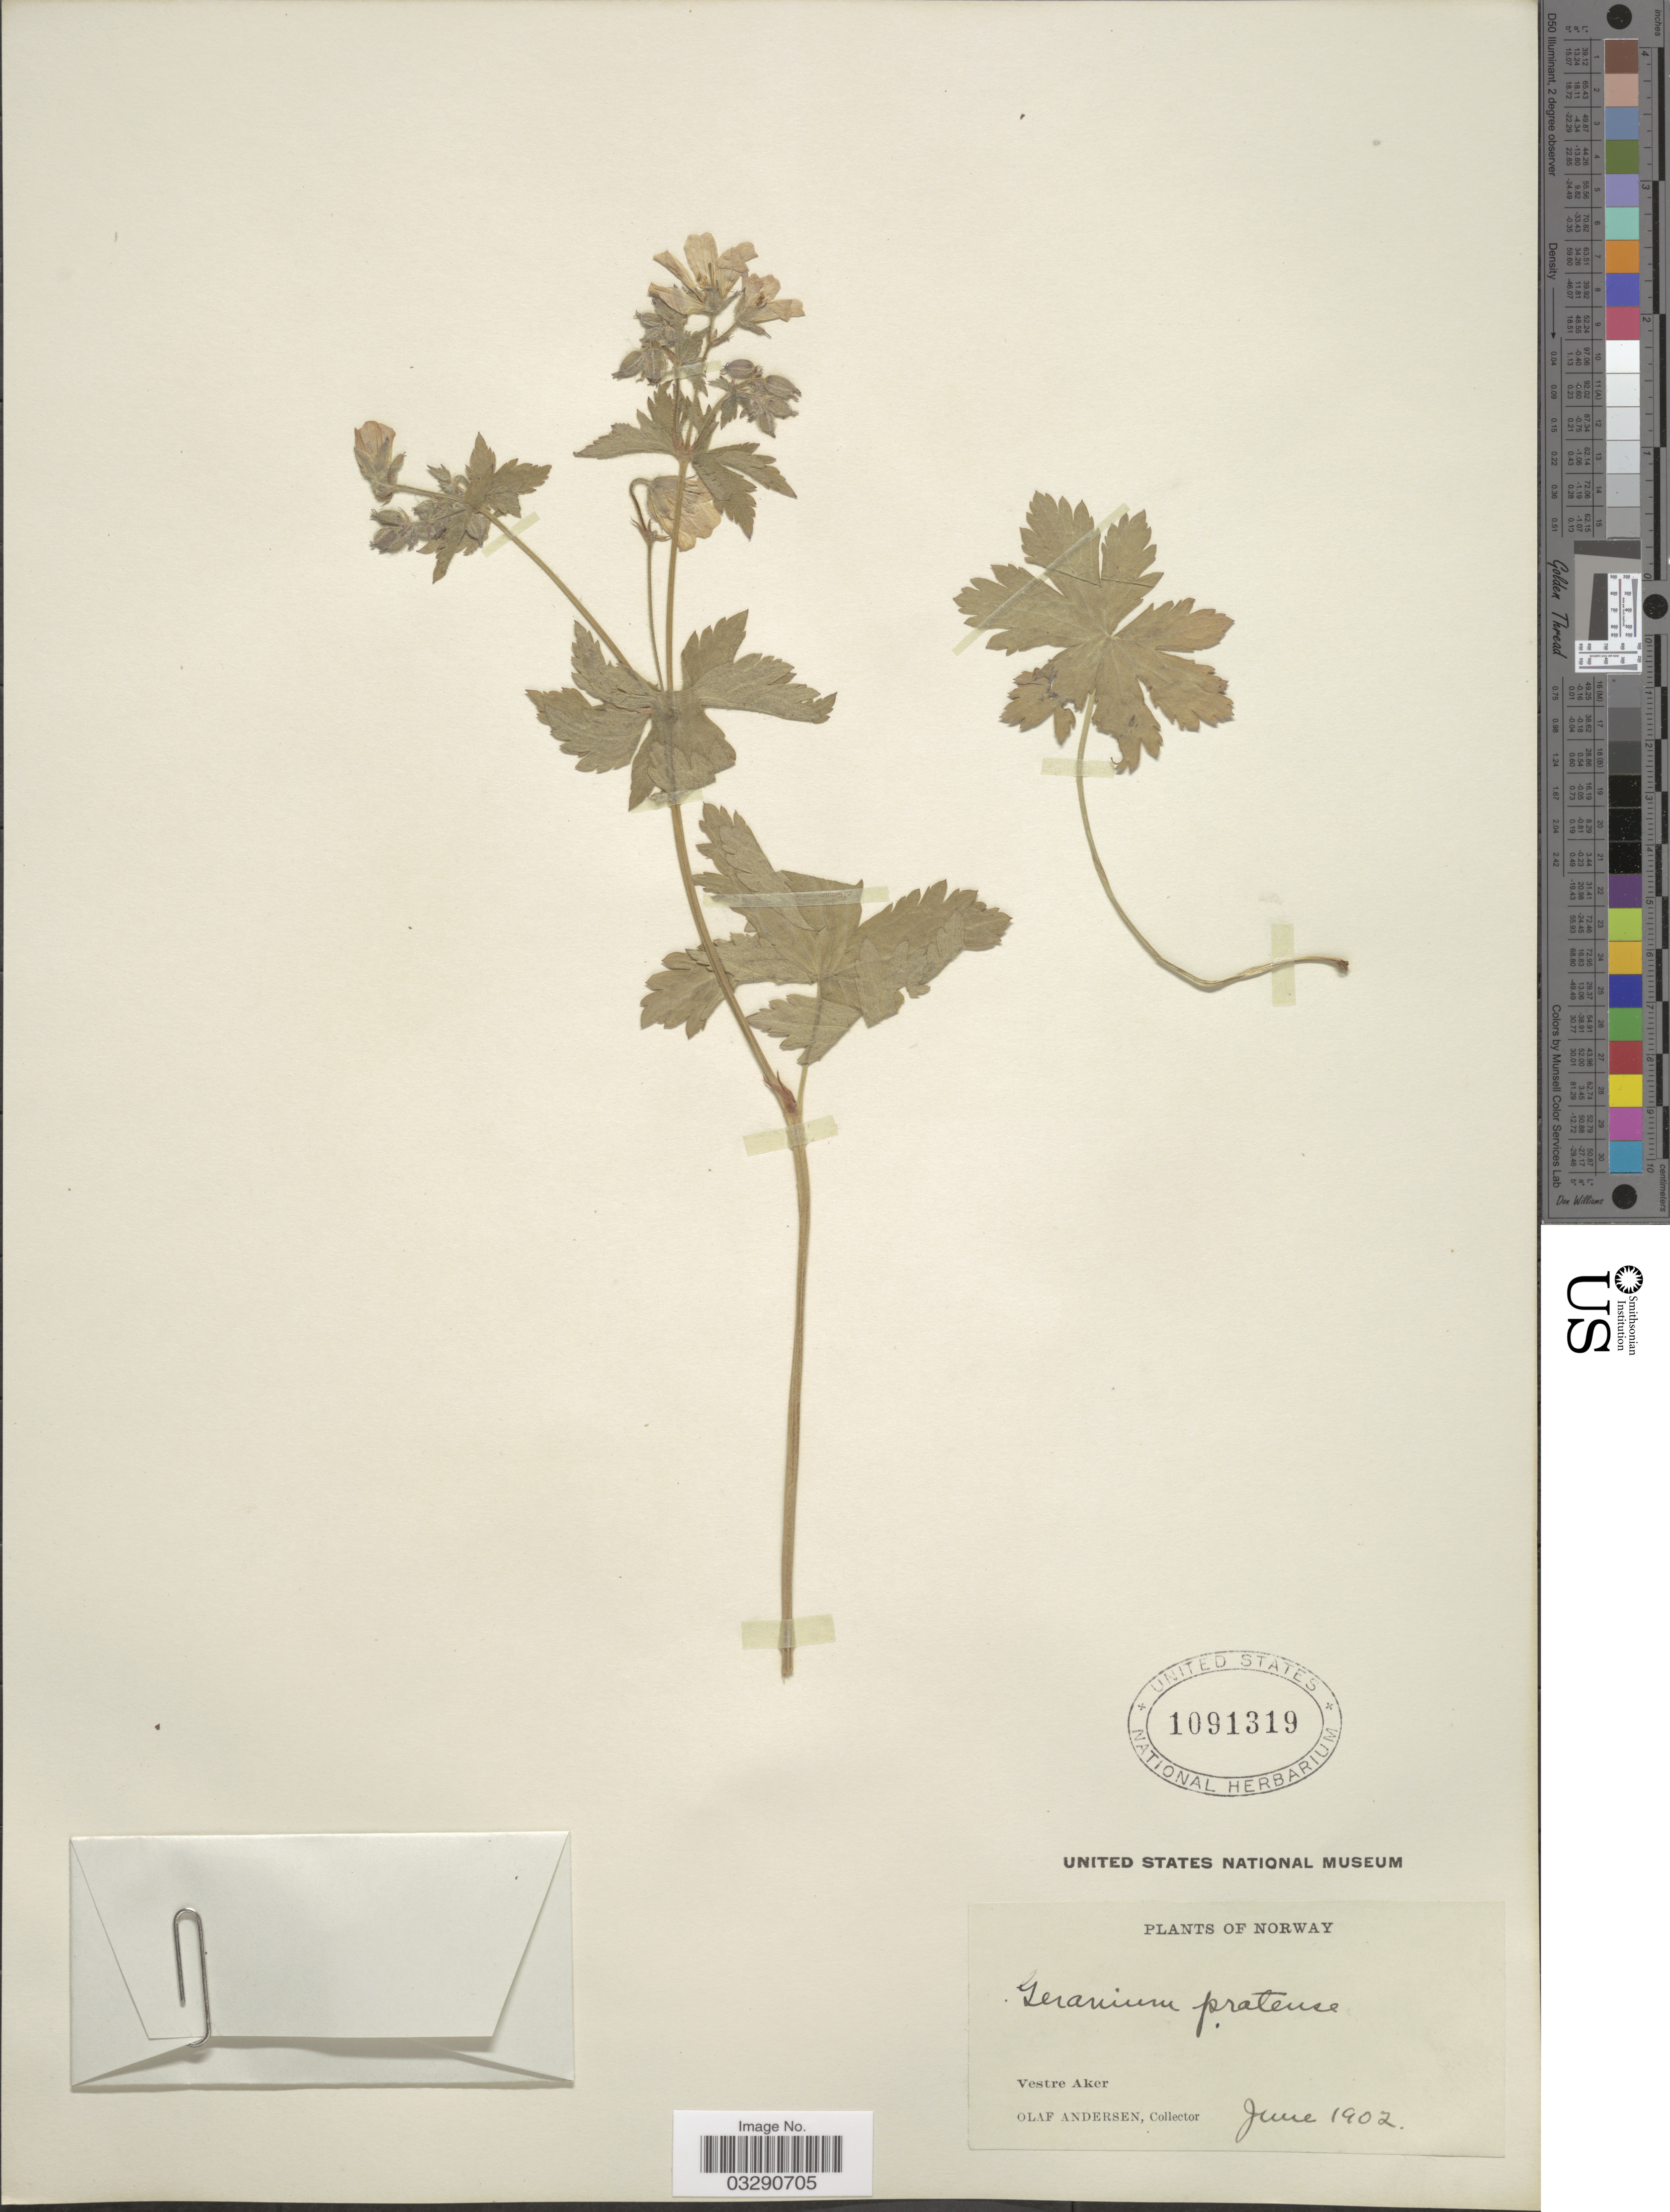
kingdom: Plantae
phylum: Tracheophyta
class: Magnoliopsida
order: Geraniales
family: Geraniaceae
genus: Geranium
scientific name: Geranium pratense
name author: L.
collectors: O. Andersen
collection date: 1902-06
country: Norway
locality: Vestre Aker.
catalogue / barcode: US 1091319